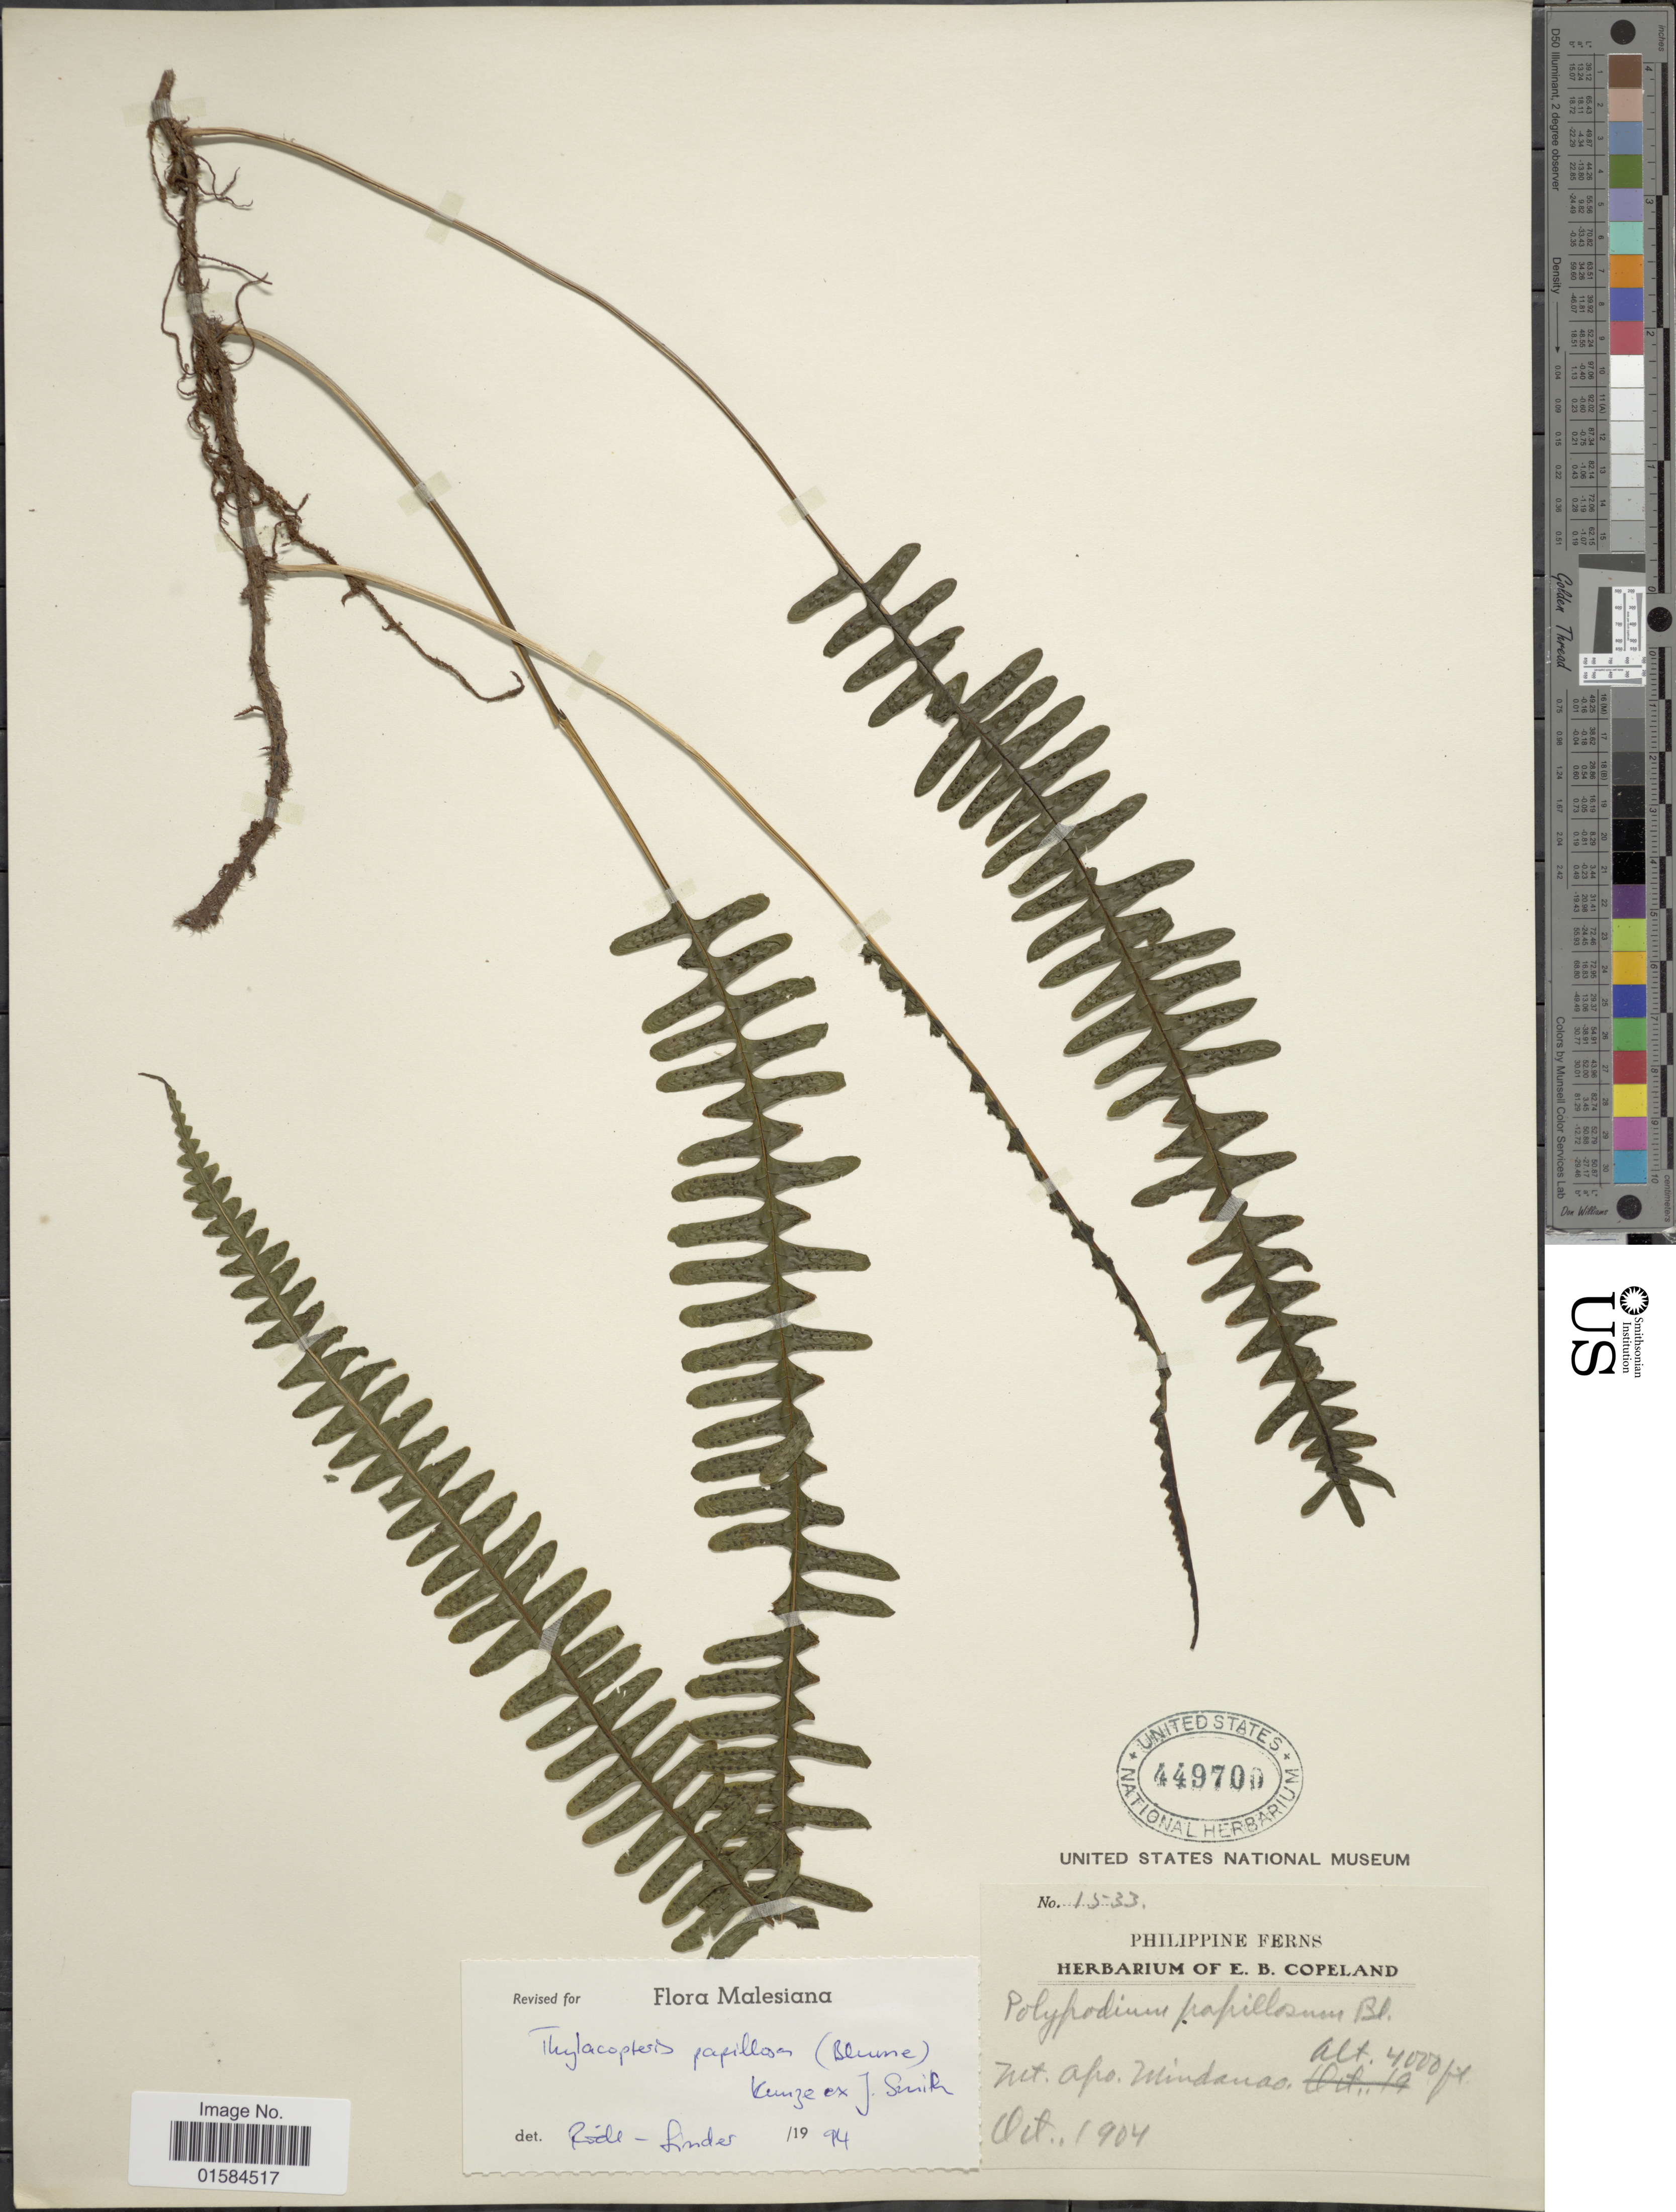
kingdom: Plantae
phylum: Tracheophyta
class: Polypodiopsida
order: Polypodiales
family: Polypodiaceae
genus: Thylacopteris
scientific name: Thylacopteris papillosa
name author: (Blume) Kunze ex J. Sm.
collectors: ex herb. E. B. Copeland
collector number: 1533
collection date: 1904-10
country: Philippines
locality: Mt.Apo, Mindanao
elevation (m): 1219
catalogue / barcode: US 449700